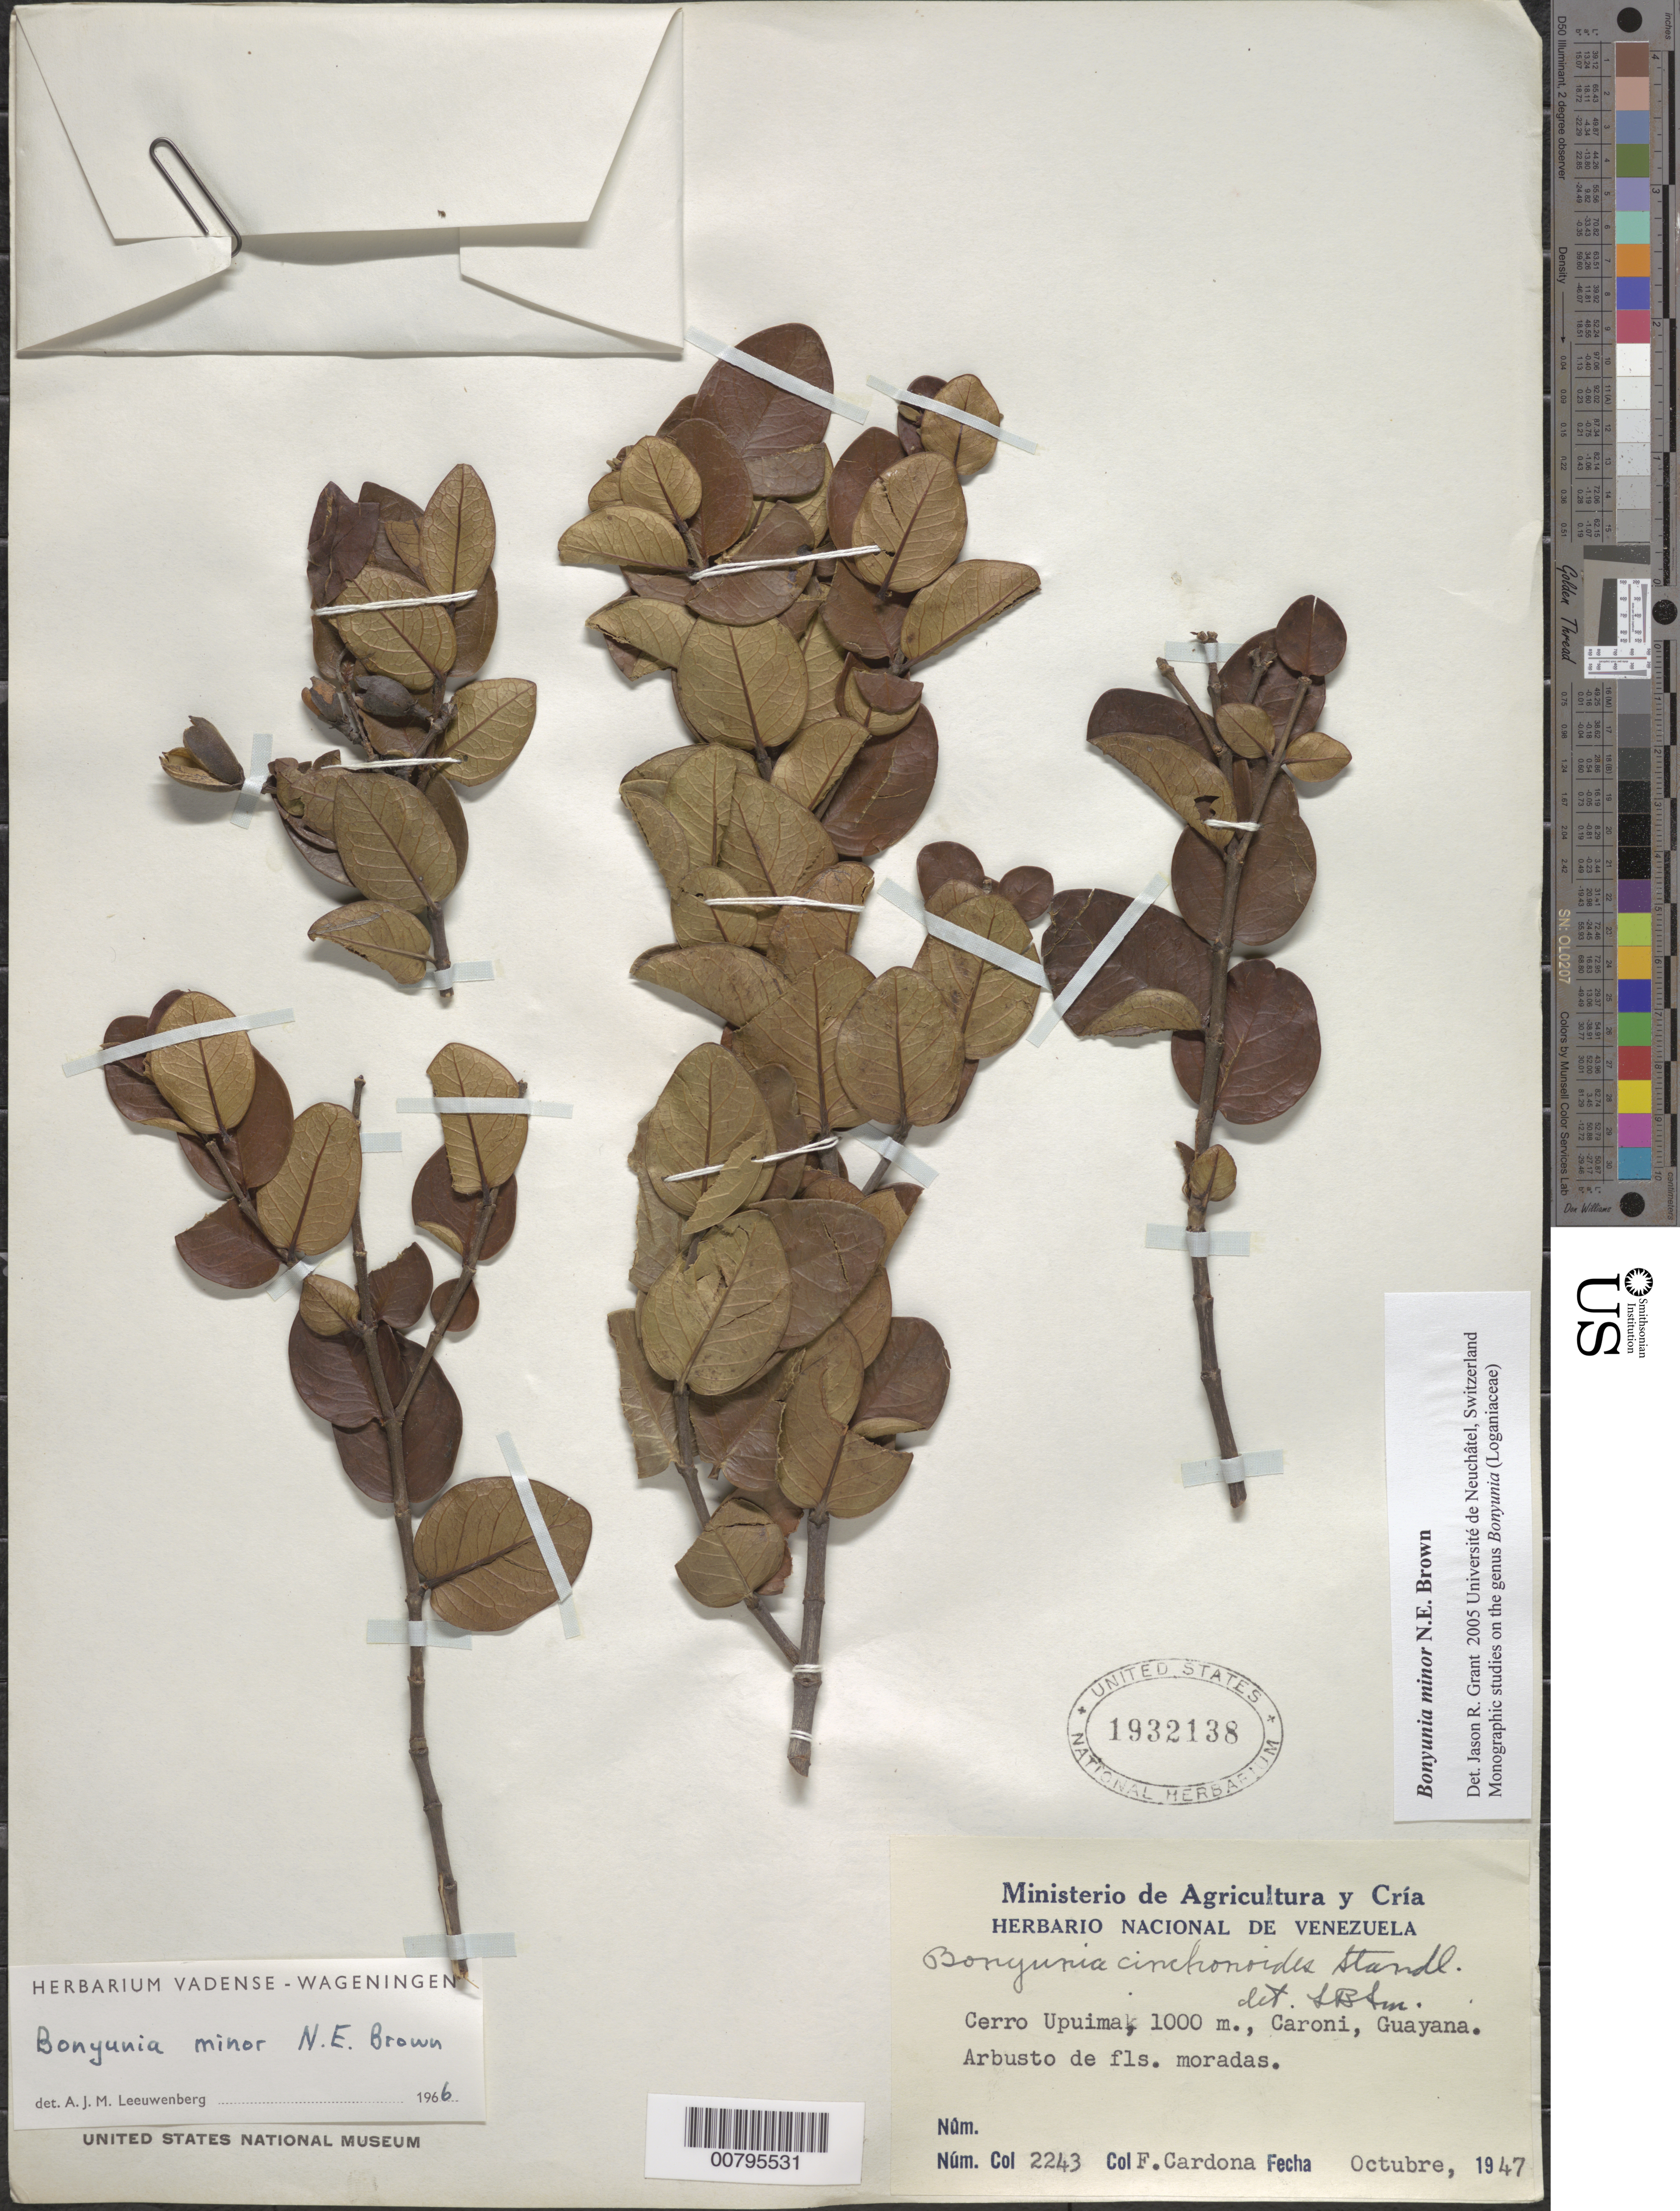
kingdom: Plantae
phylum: Tracheophyta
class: Magnoliopsida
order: Gentianales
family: Loganiaceae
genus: Bonyunia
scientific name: Bonyunia minor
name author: N.E. Br.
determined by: Leeuwenberg, A. J. M.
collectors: F. Cardona Puig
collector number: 2243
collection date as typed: Oct-47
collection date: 1947-10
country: Venezuela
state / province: Bolívar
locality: Cerro Upuima, Río Caroní, Guayana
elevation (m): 1000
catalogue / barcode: US 1932138